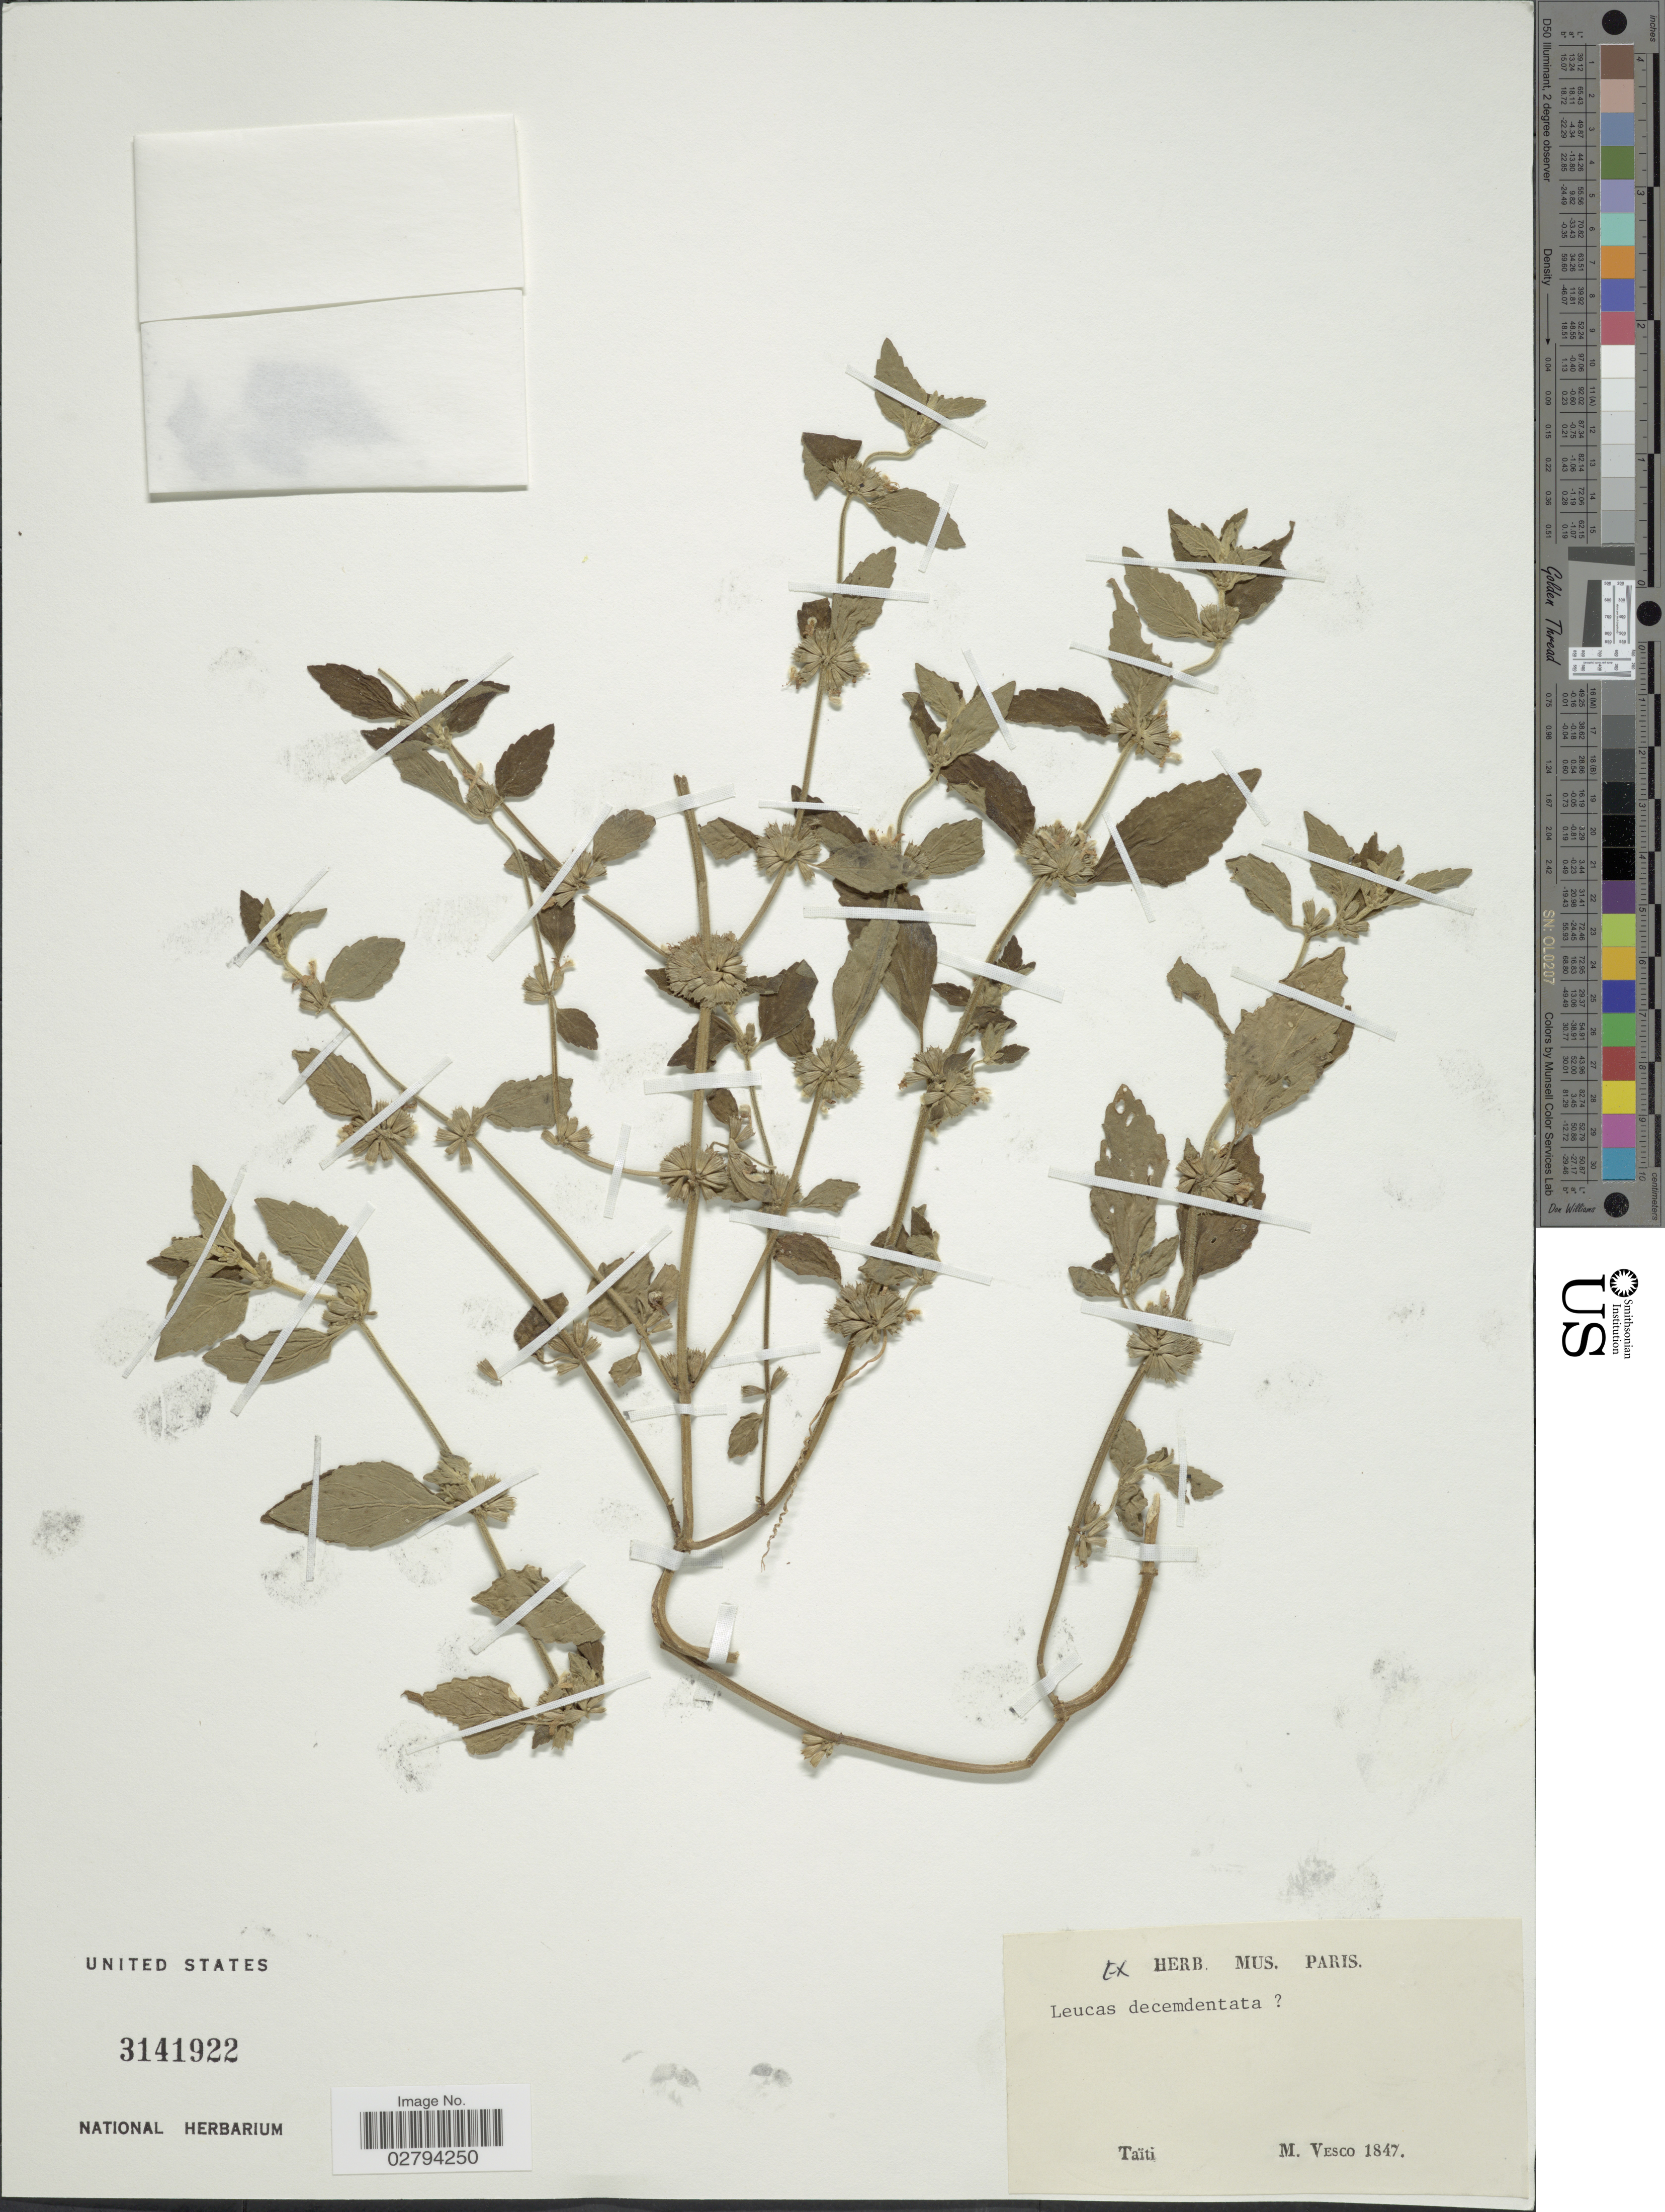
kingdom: Plantae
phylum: Tracheophyta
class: Magnoliopsida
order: Lamiales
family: Lamiaceae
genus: Leucas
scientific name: Leucas decemdentata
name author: (Willd.) Sm.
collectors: M. Vesco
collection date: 1847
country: French Polynesia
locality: Taïti.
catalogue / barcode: US 3141922